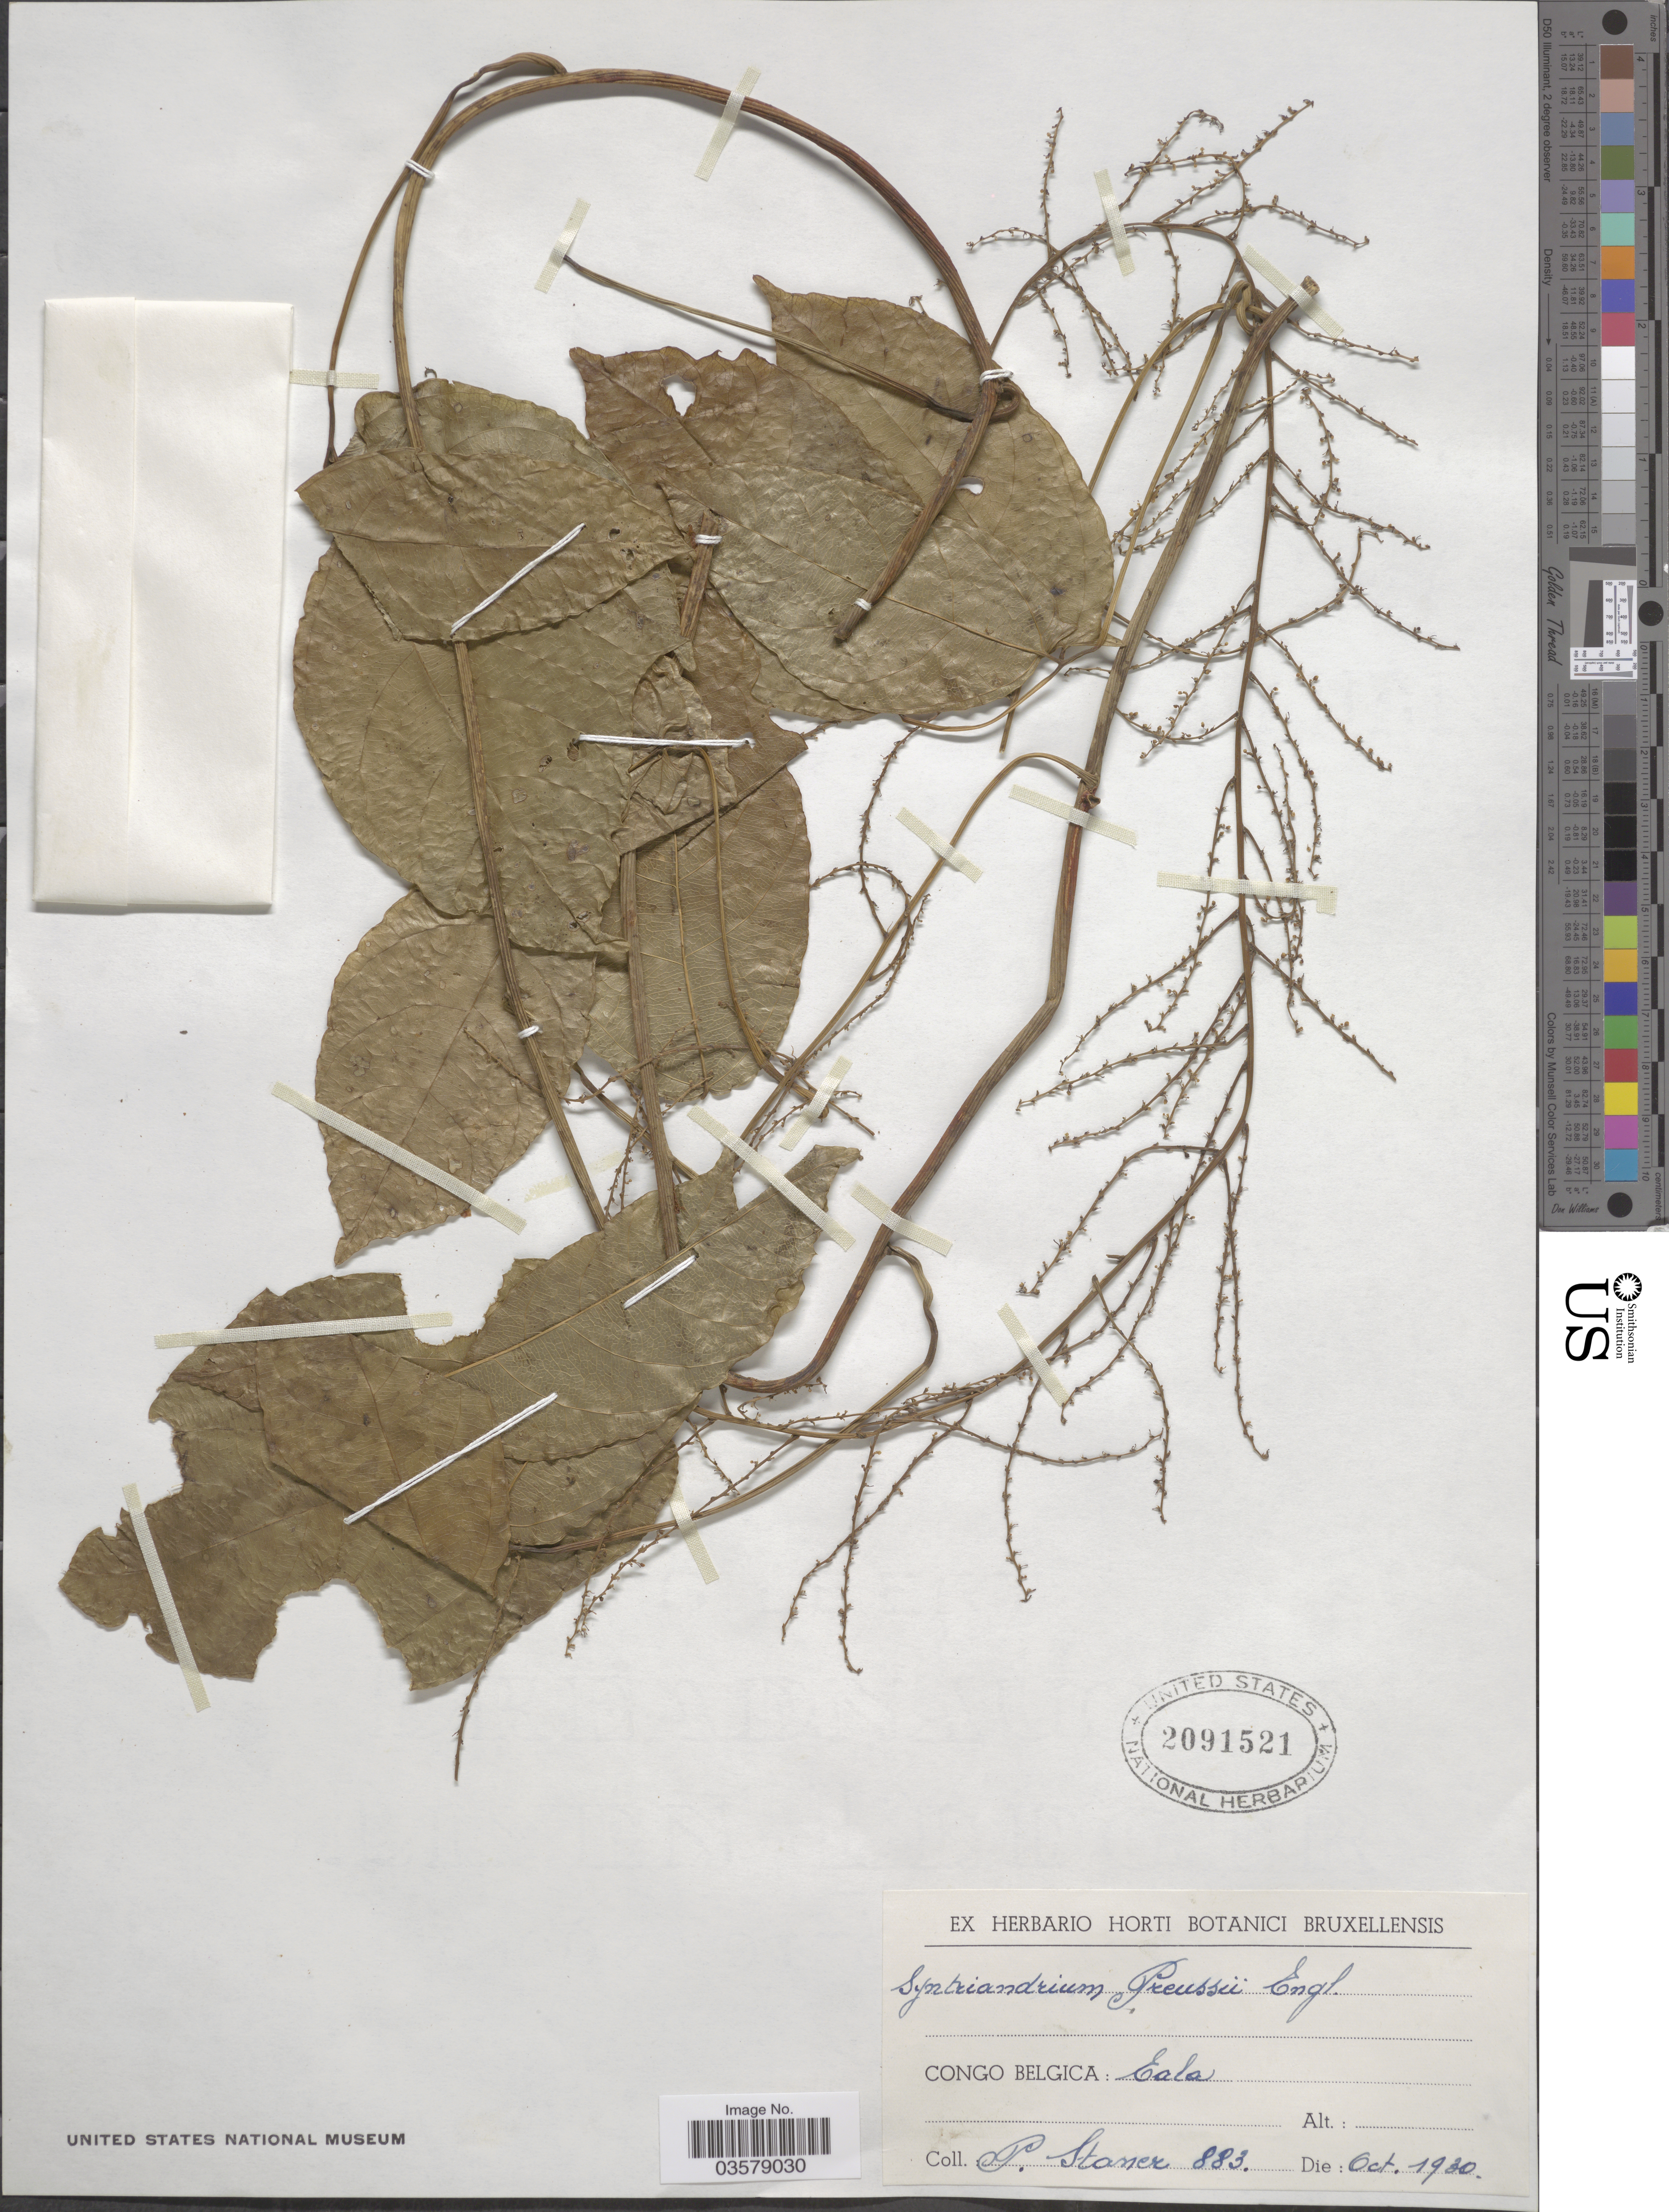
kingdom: Plantae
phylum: Tracheophyta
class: Magnoliopsida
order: Ranunculales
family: Menispermaceae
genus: Syntriandrium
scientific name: Syntriandrium preussii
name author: Engl.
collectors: P. J. Staner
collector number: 883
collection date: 1930-10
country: Congo, Democratic Republic of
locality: Congo Belgica: Eala.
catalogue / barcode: US 2091521